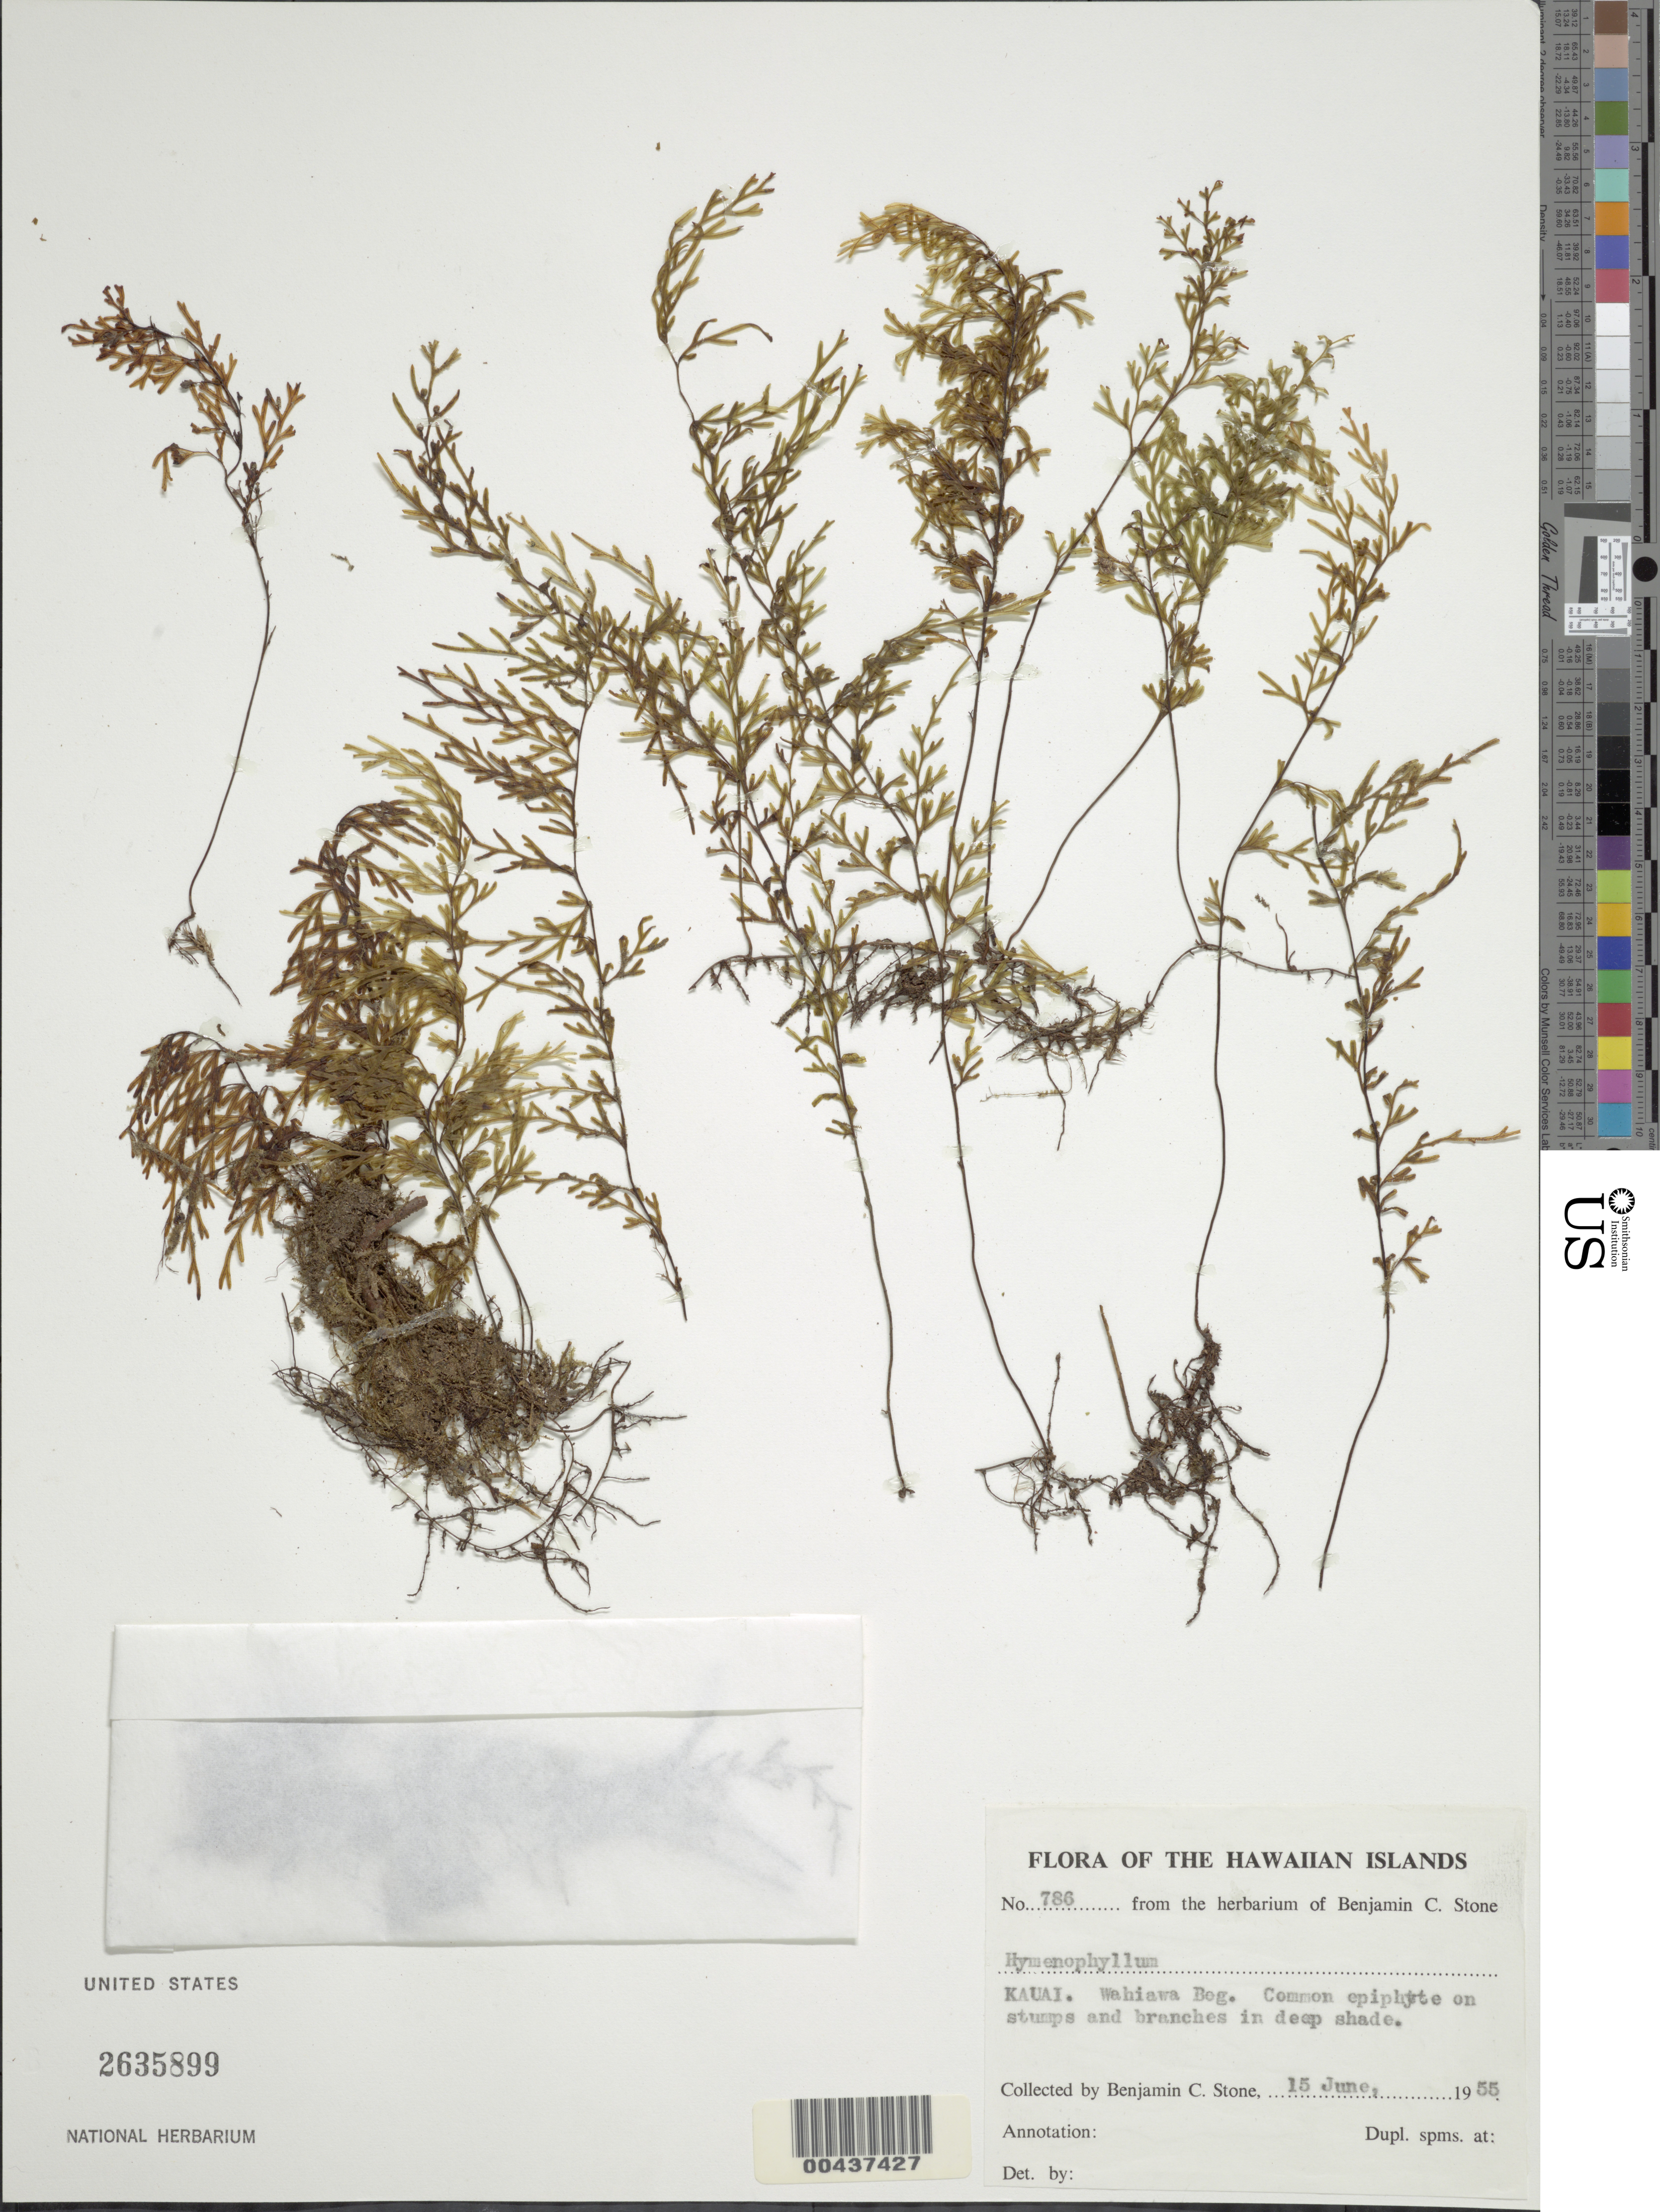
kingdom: Plantae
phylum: Tracheophyta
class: Polypodiopsida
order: Hymenophyllales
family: Hymenophyllaceae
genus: Hymenophyllum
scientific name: Hymenophyllum sp.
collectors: B. C. Stone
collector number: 786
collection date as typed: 15 Jun 1955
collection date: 1955-06-15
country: United States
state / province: Hawaii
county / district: Kauai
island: Kaua'i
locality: Kauai. Wahiawa Bog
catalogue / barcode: US 2635899